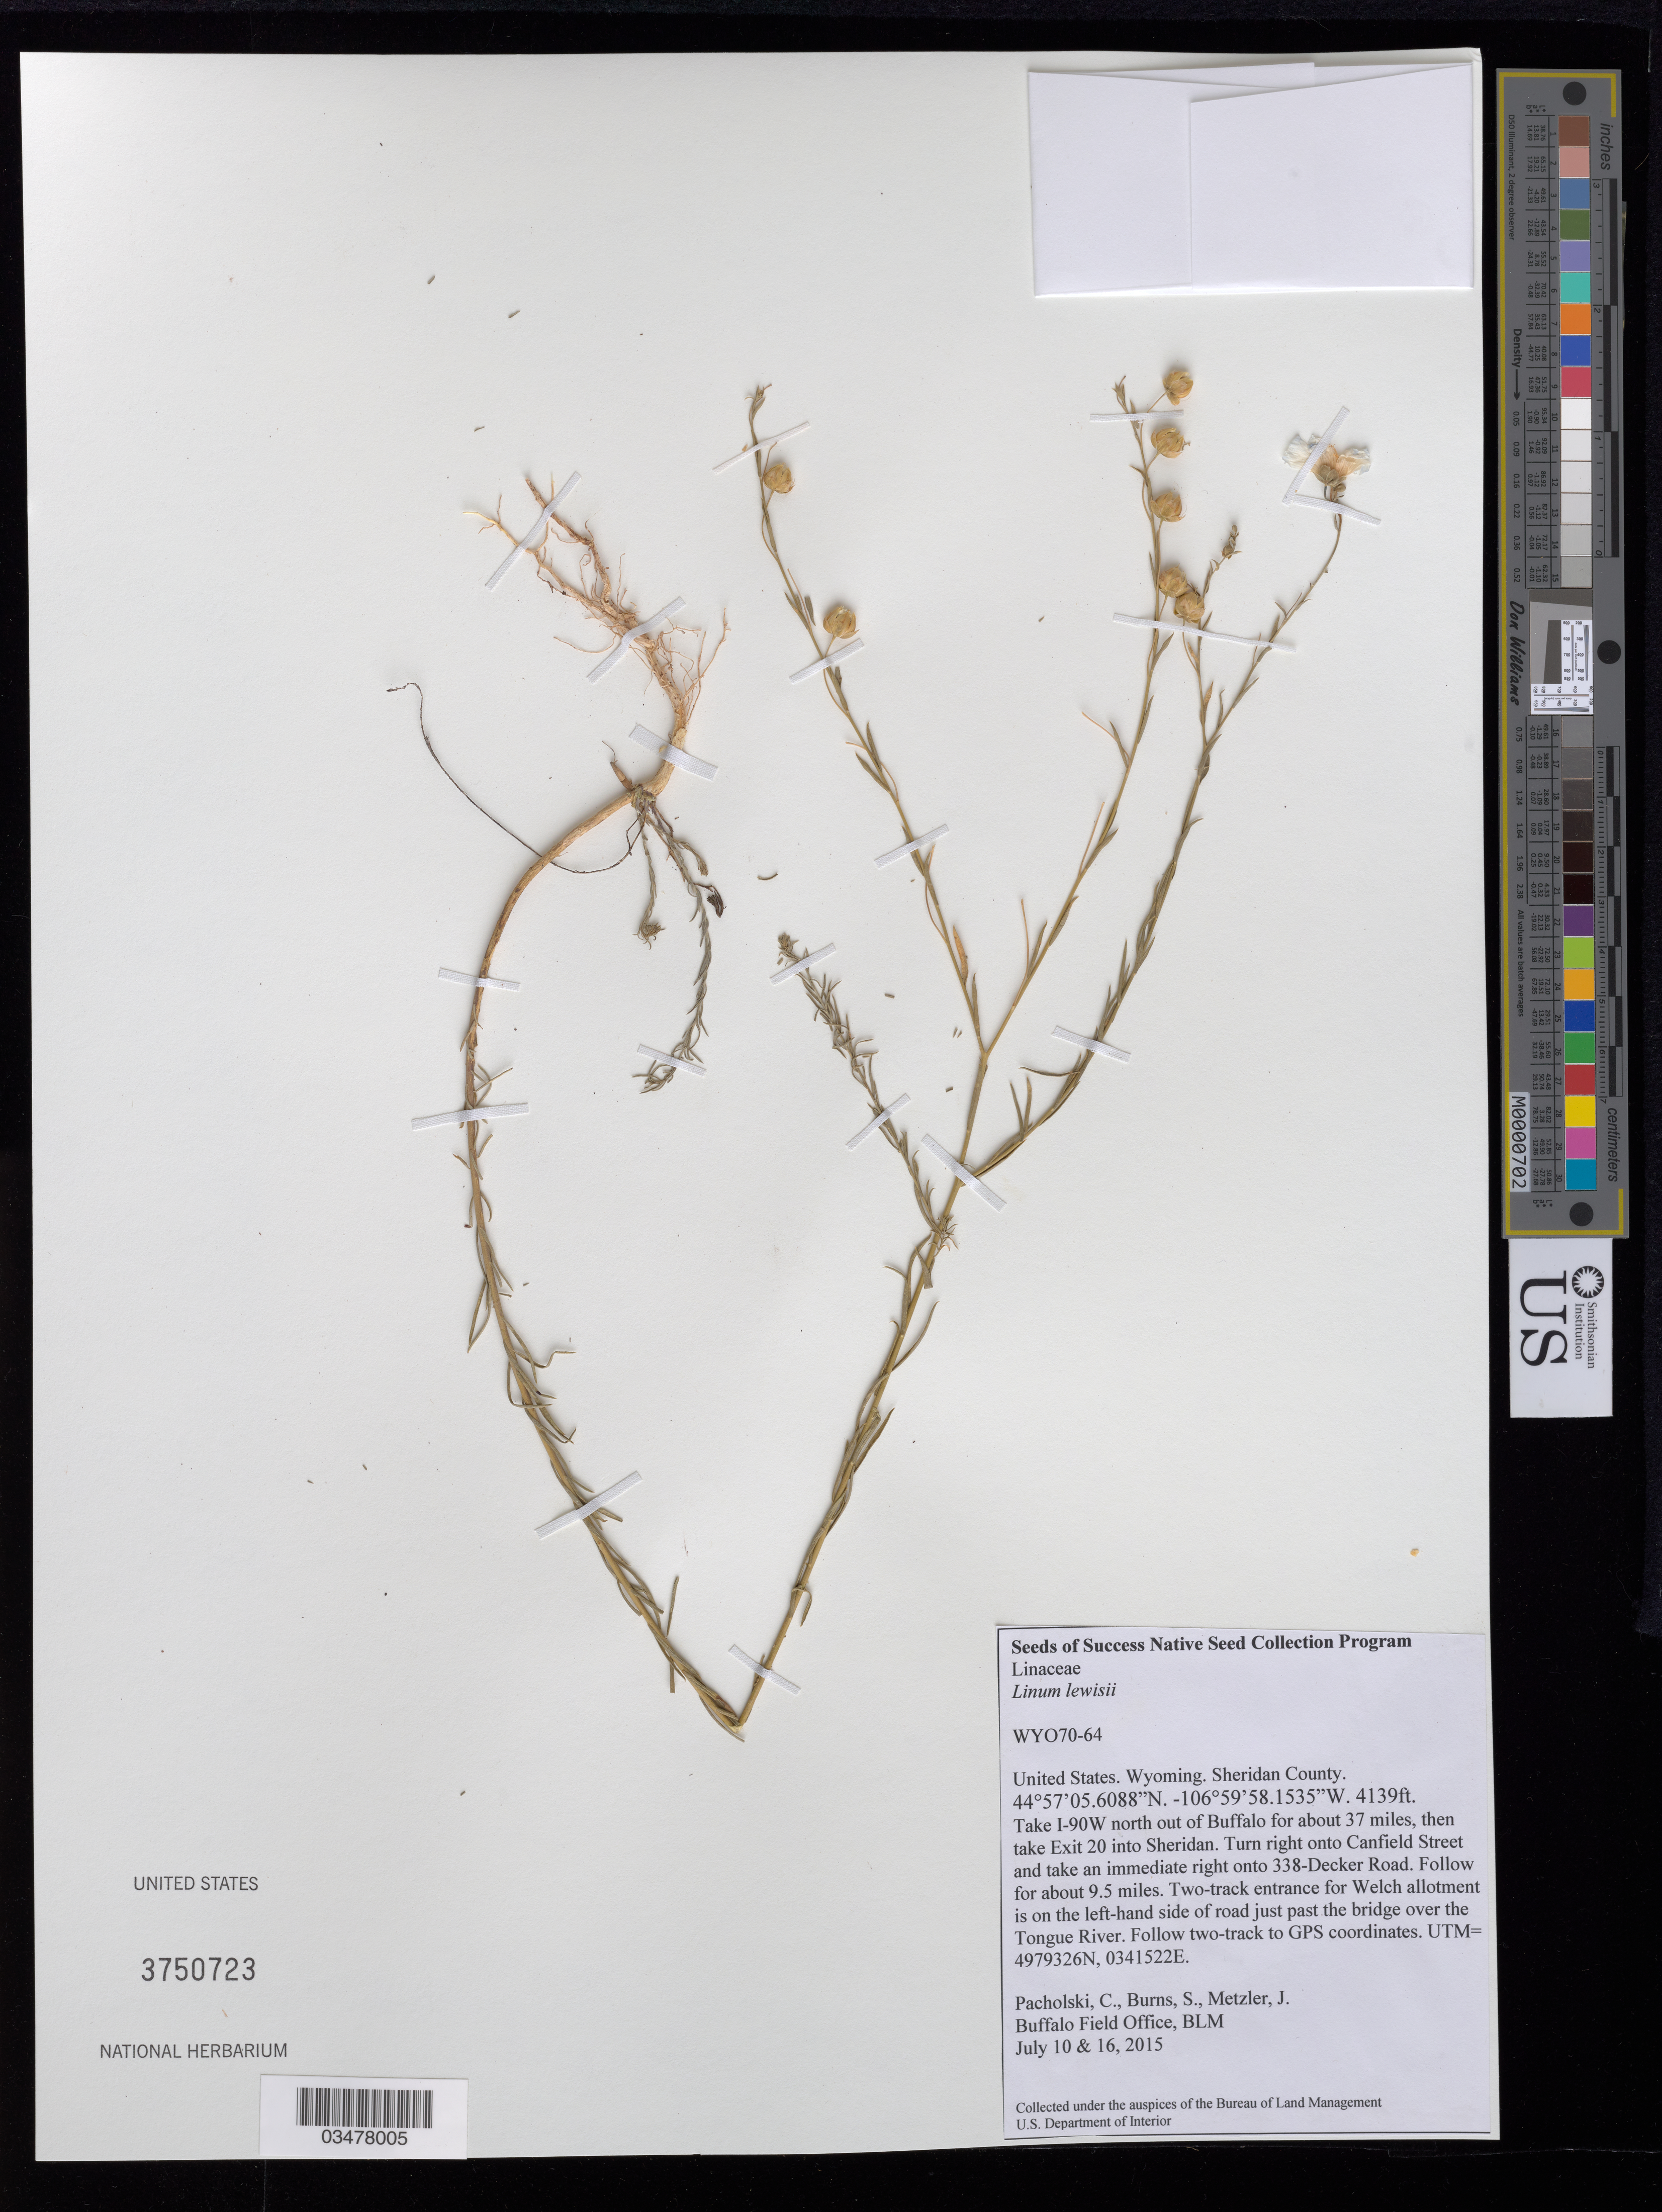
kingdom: Plantae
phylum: Tracheophyta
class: Magnoliopsida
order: Malpighiales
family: Linaceae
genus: Linum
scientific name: Linum lewisii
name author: Pursh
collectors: C. Pacholski, S. Burns & J. Metzler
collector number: WY070-64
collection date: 2015-07-10,2015-07-16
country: United States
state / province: Wyoming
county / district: Sheridan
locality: Welch allotment, just past the bridge over the Tongue River.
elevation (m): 1262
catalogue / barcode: US 3750723